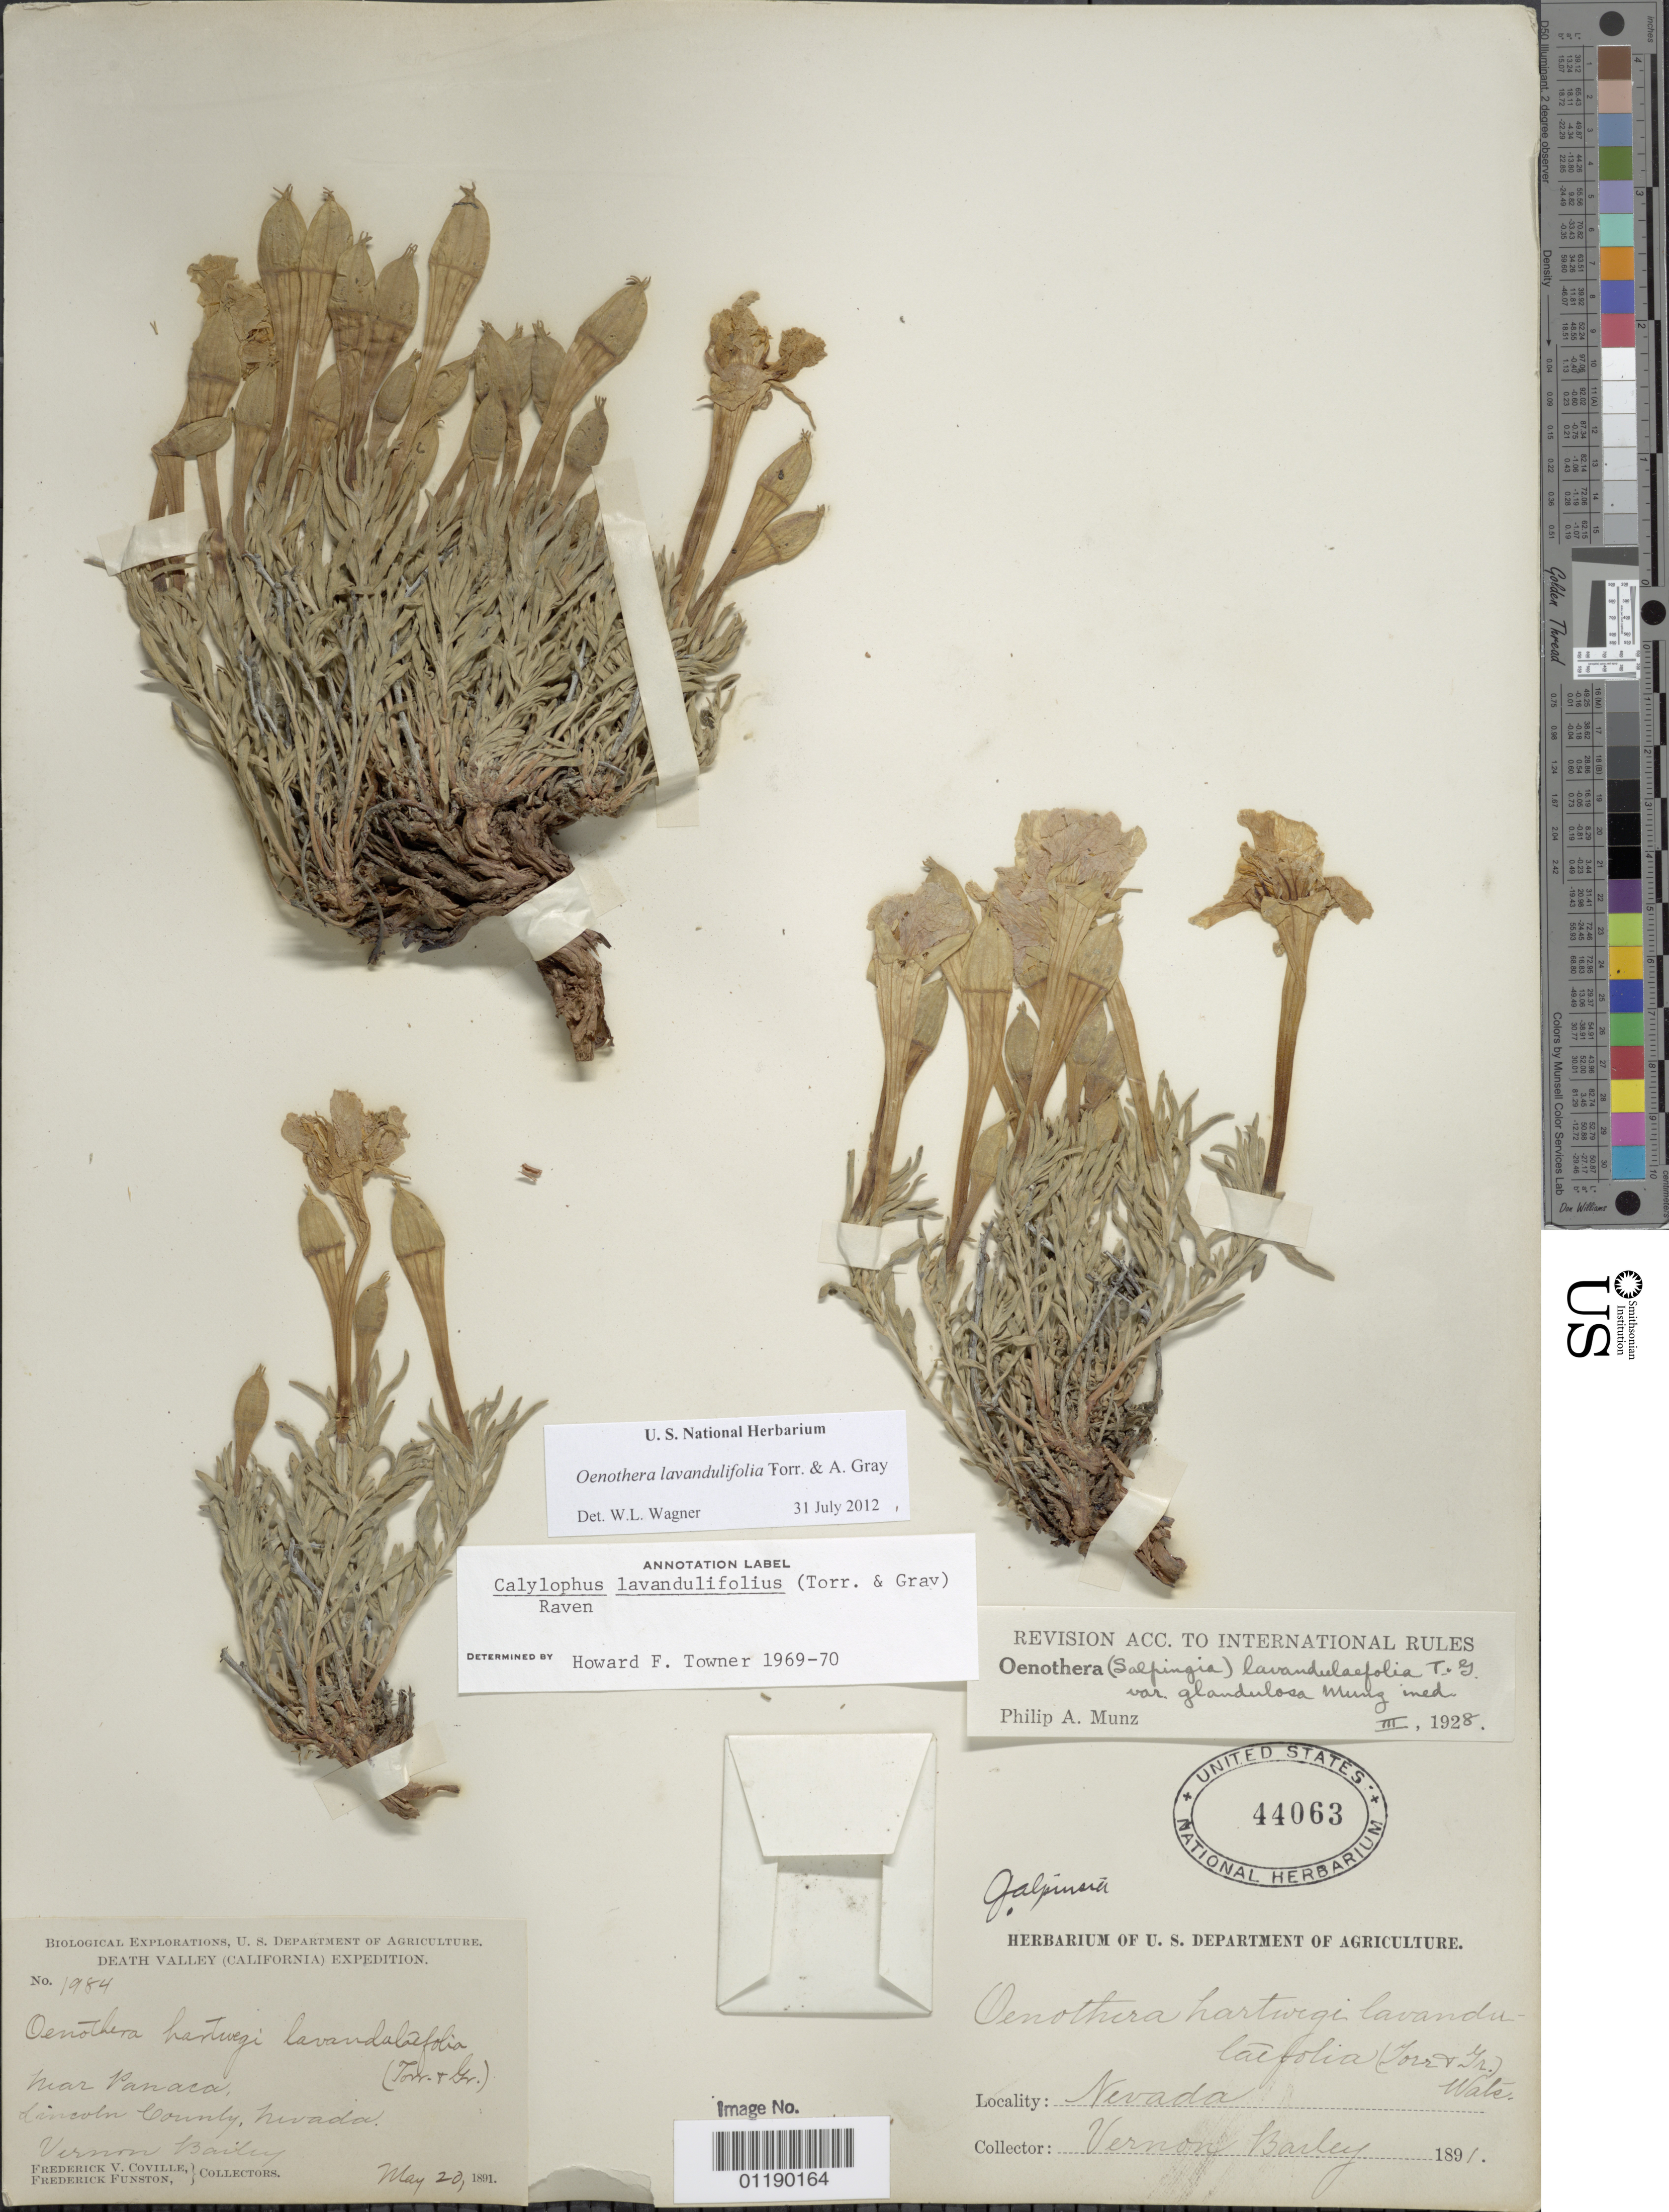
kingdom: Plantae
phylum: Tracheophyta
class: Magnoliopsida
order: Myrtales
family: Onagraceae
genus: Oenothera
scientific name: Oenothera lavandulifolia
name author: Torr. & A. Gray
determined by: Wagner, W. L., (BOT), Smithsonian Institution - National Museum of Natural History (UNITED STATES)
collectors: V. O. Bailey, F. V. Coville & F. Funston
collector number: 1984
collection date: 1891-05-20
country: United States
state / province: Nevada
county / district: Lincoln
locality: near Panaca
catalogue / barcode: US 44063